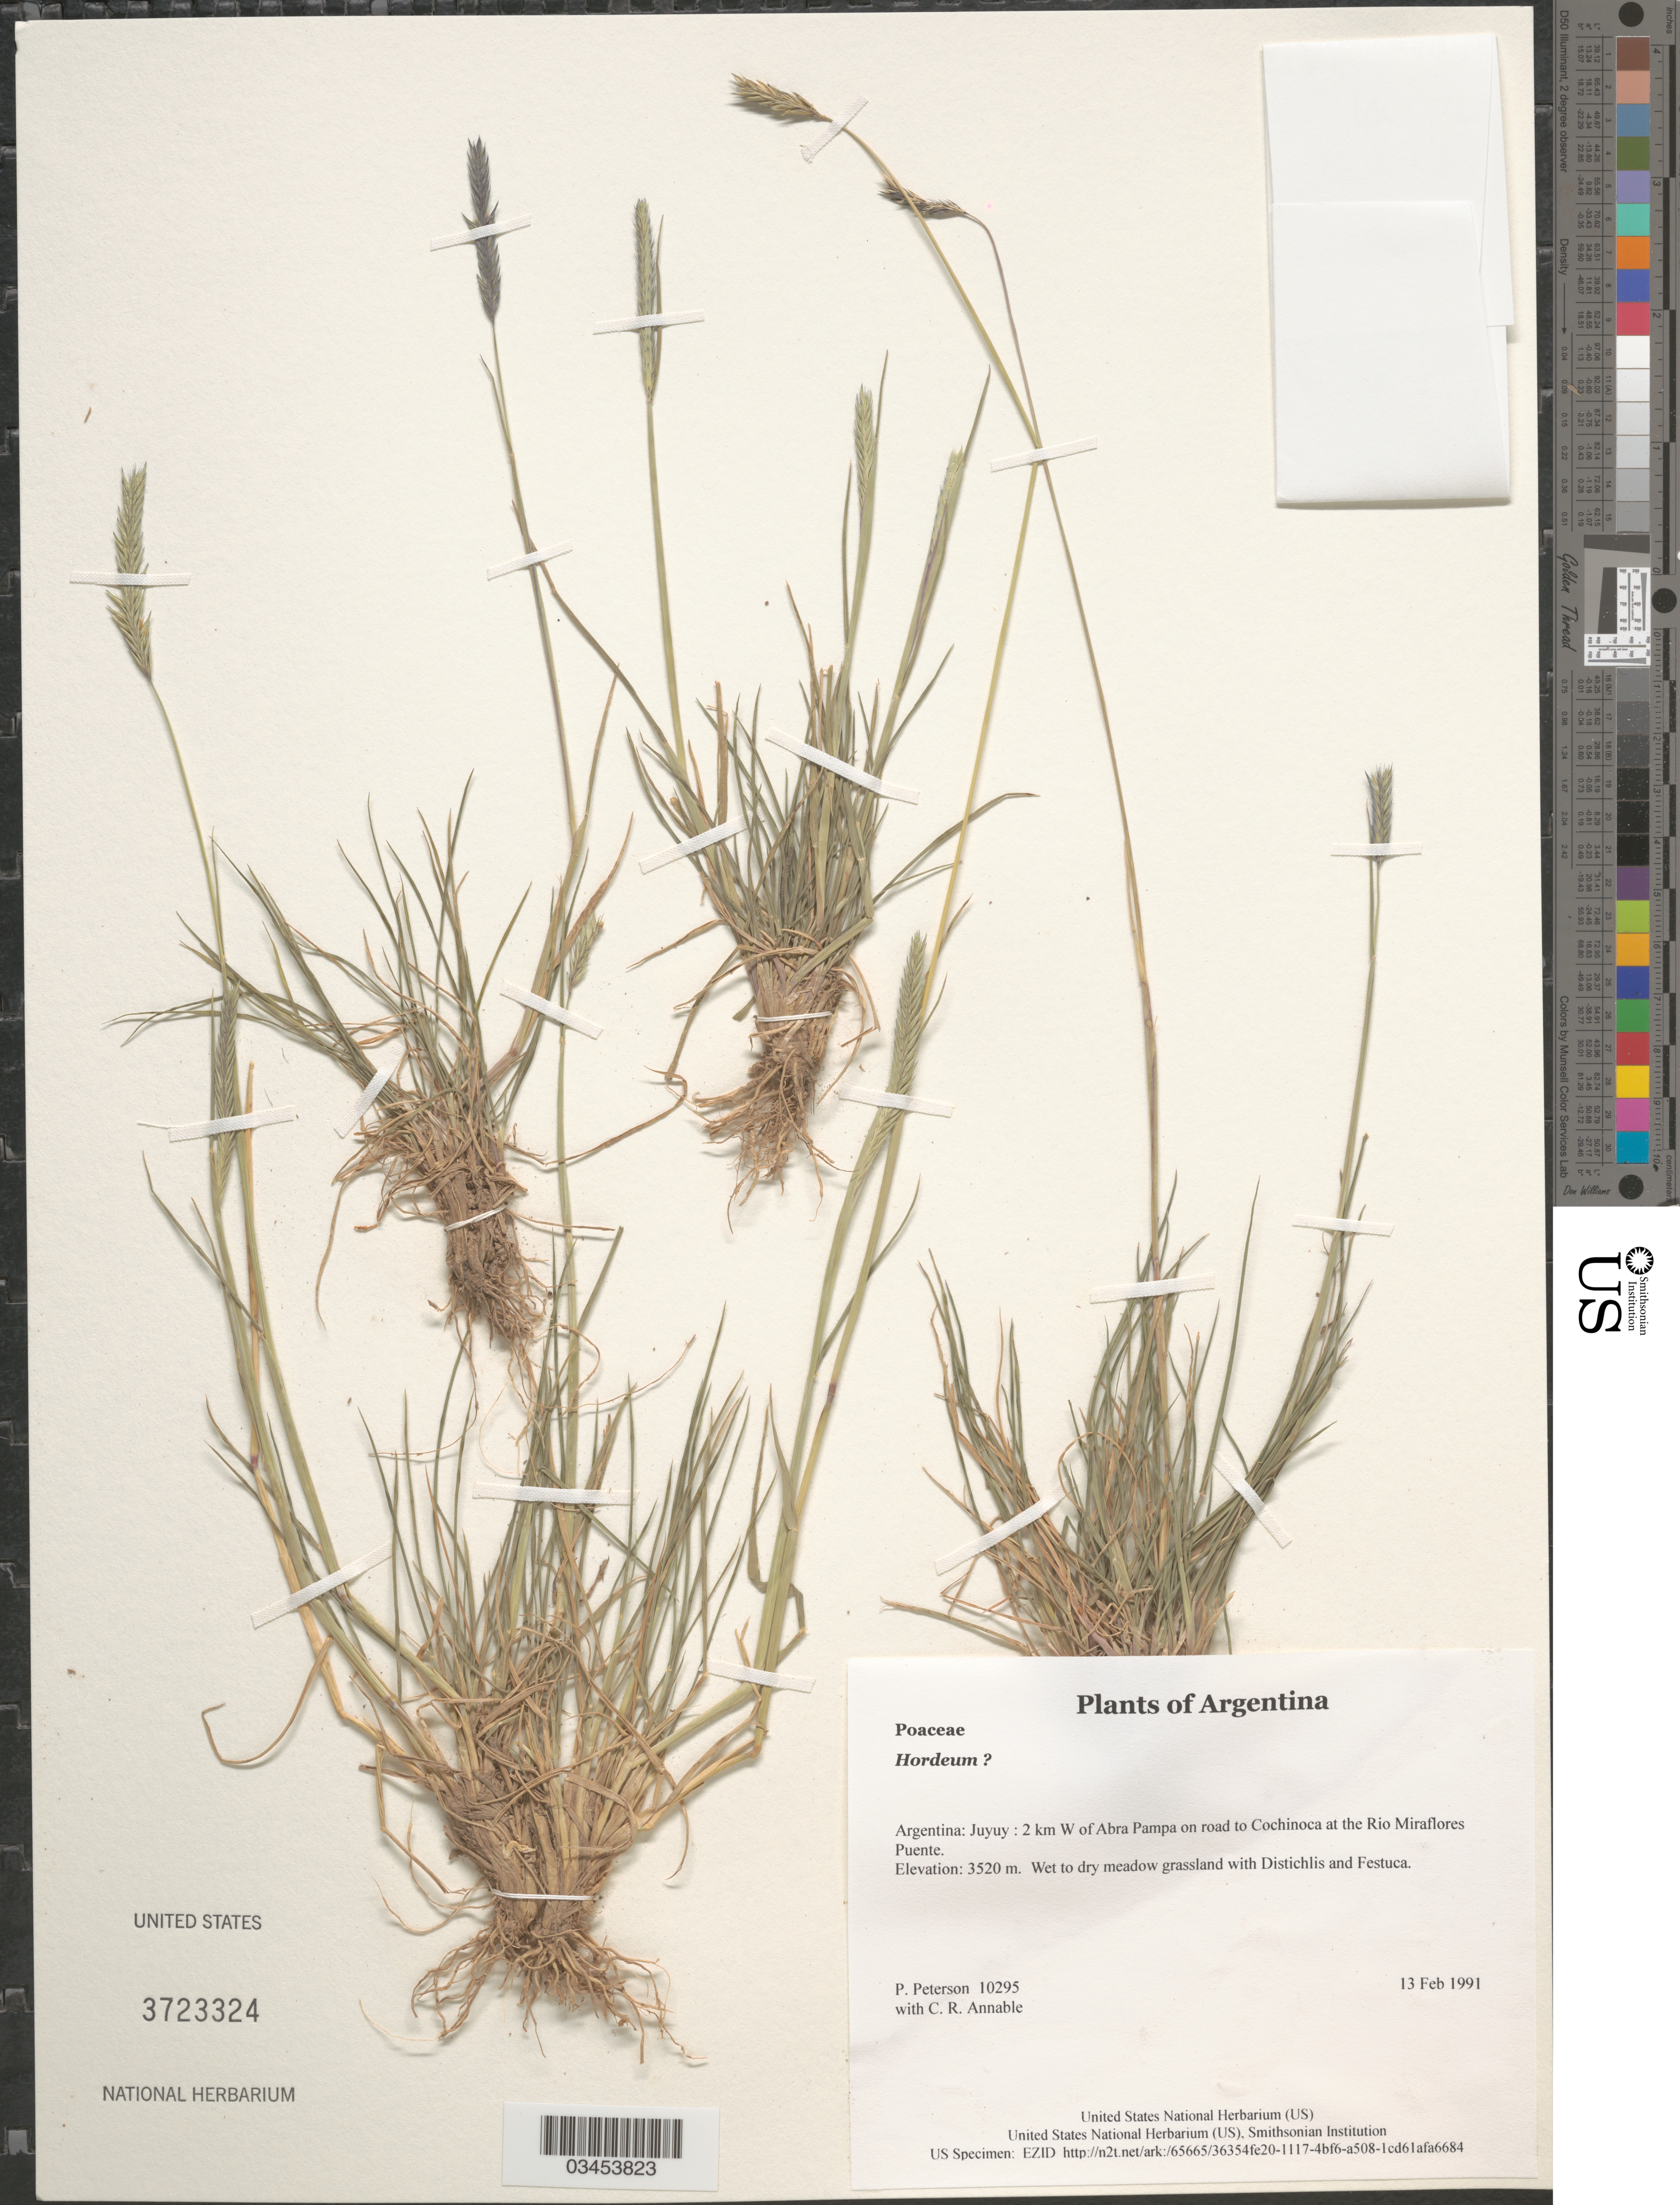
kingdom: Plantae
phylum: Tracheophyta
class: Liliopsida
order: Poales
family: Poaceae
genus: Hordeum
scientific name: Hordeum sp.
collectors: P. Peterson & C. R. Annable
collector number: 10295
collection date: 1991-02-13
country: Argentina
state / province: Jujuy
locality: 2 km W of Abra Pampa on road to Cochinoca at the Rio Miraflores Puente.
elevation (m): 3520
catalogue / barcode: US 3723324